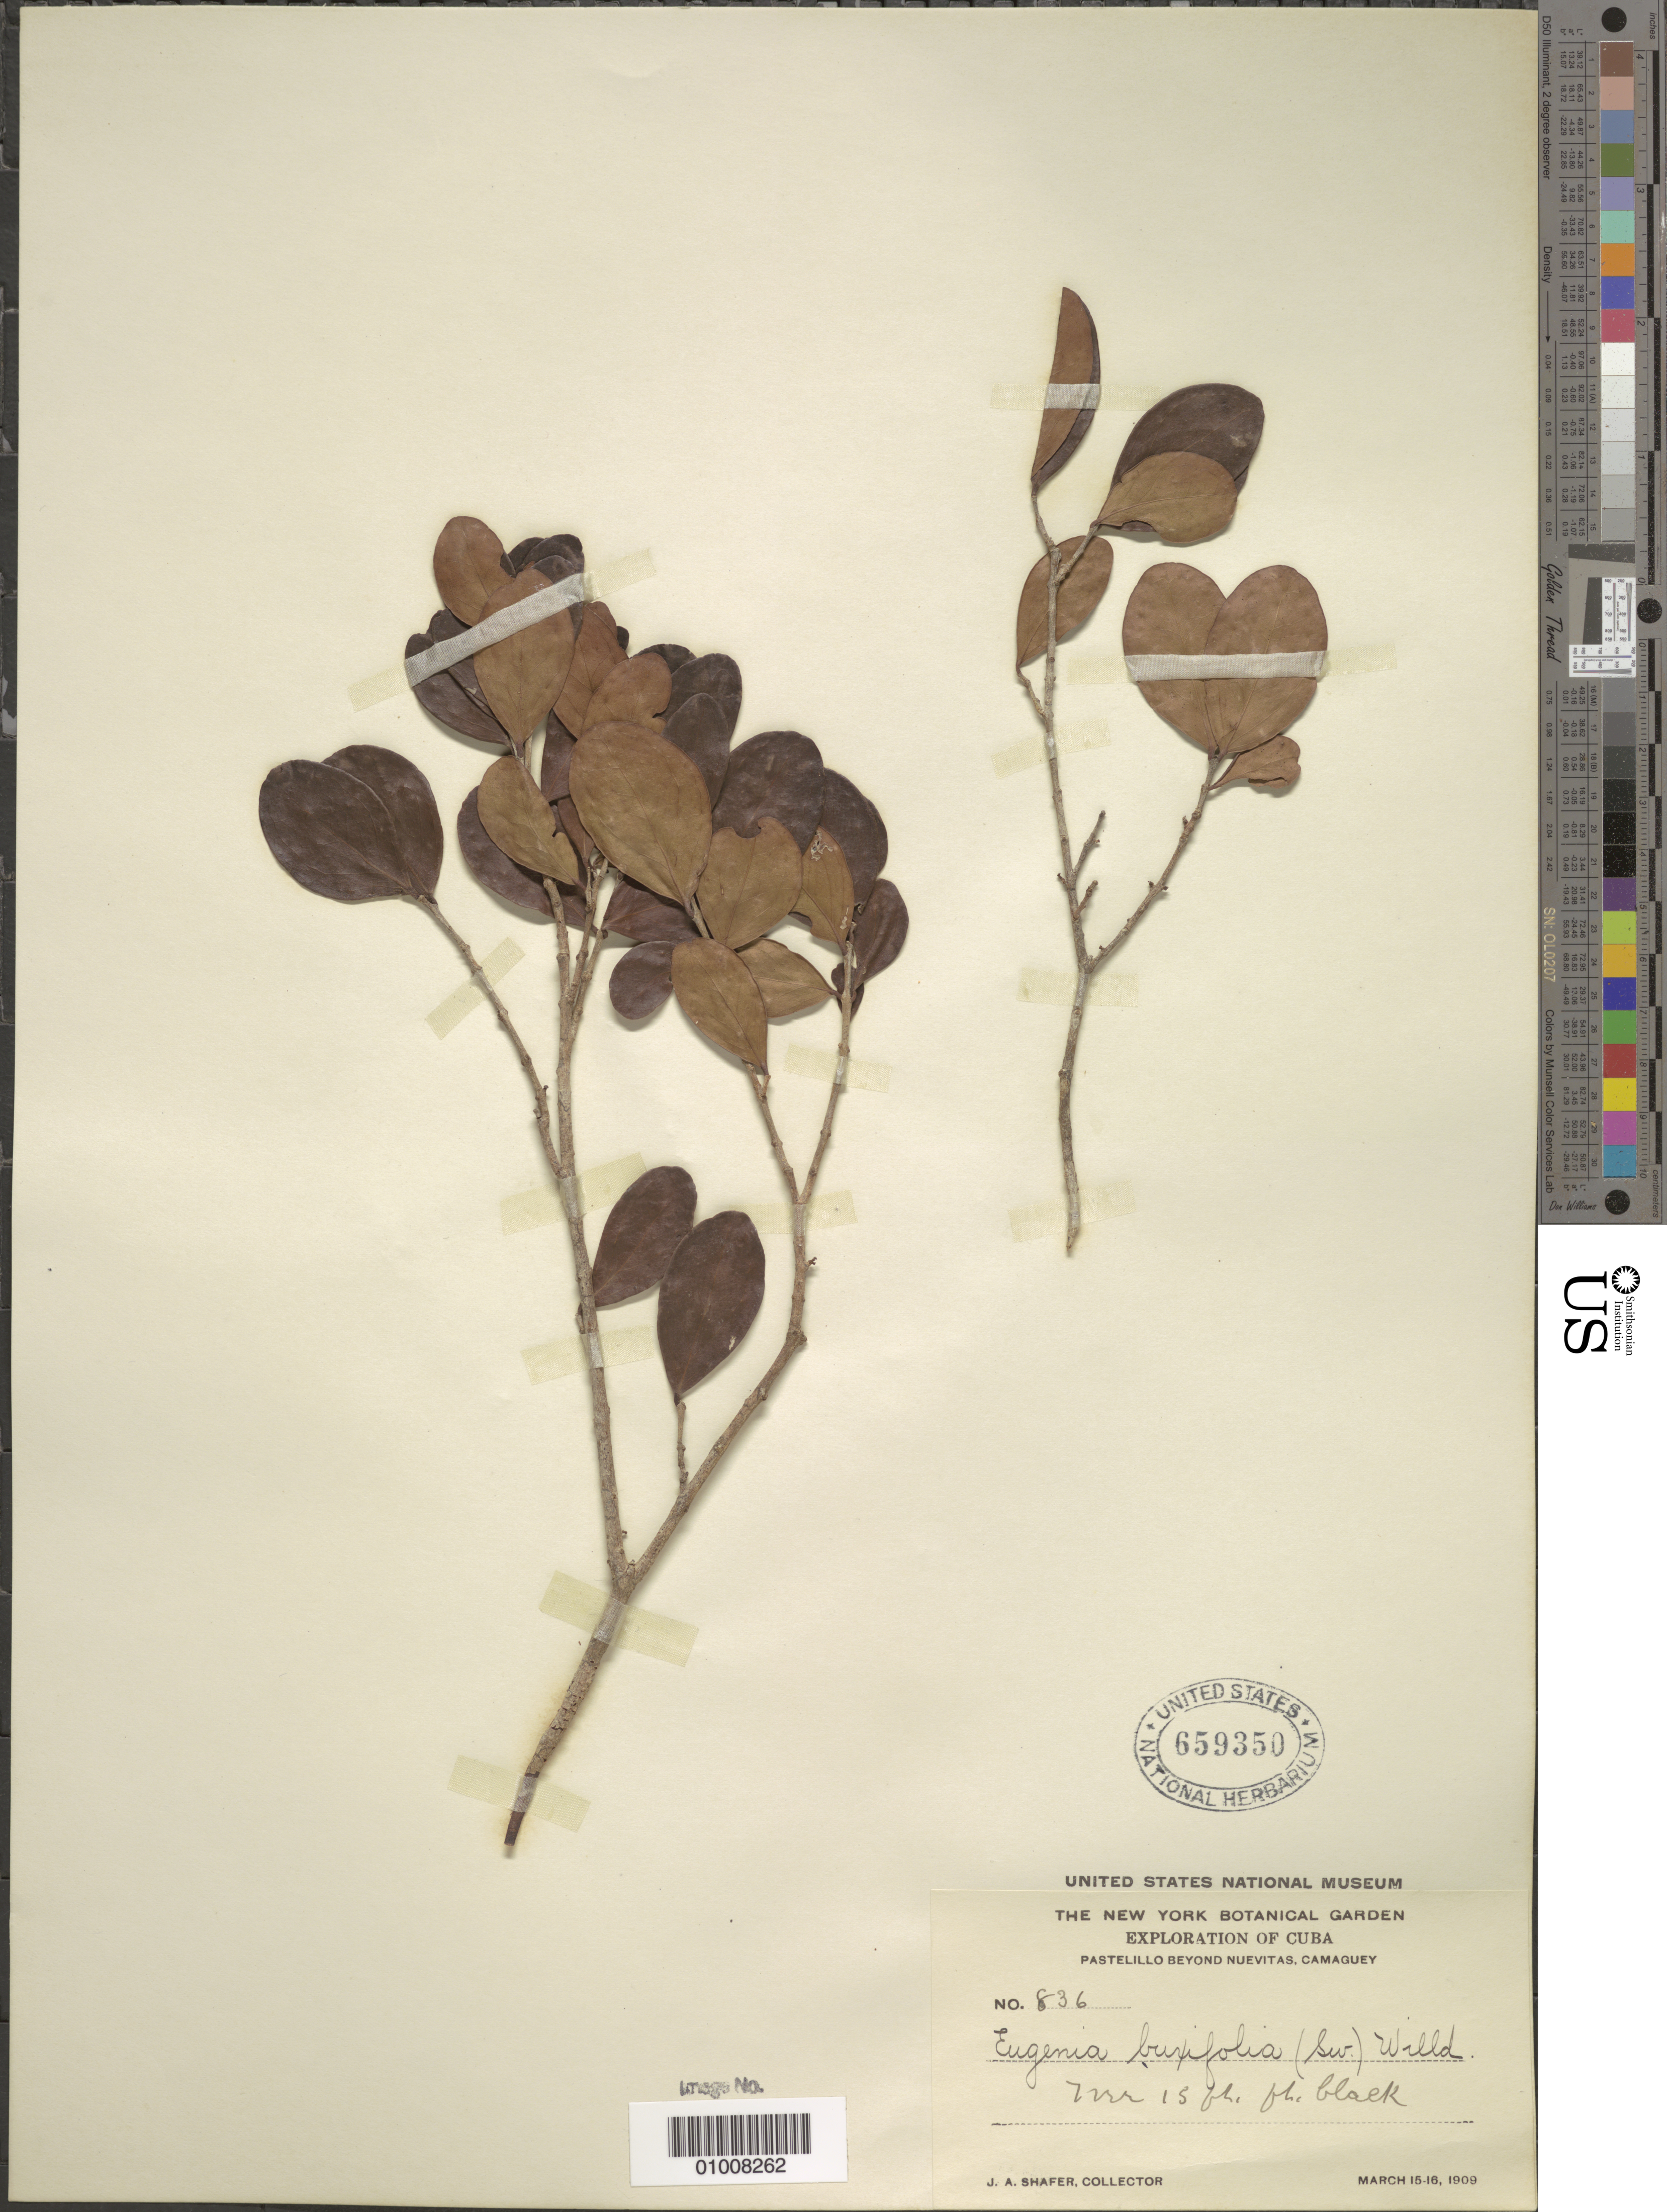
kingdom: Plantae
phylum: Tracheophyta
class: Magnoliopsida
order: Myrtales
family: Myrtaceae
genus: Eugenia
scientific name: Eugenia foetida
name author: Pers.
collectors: J. A. Shafer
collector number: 836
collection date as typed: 15 Mar 1909 to 16 Mar 1909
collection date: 1909-03-15/1909-03-16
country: Cuba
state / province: Camagüey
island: Cuba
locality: Pastelillo beyond Nuevitas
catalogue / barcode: US 659350